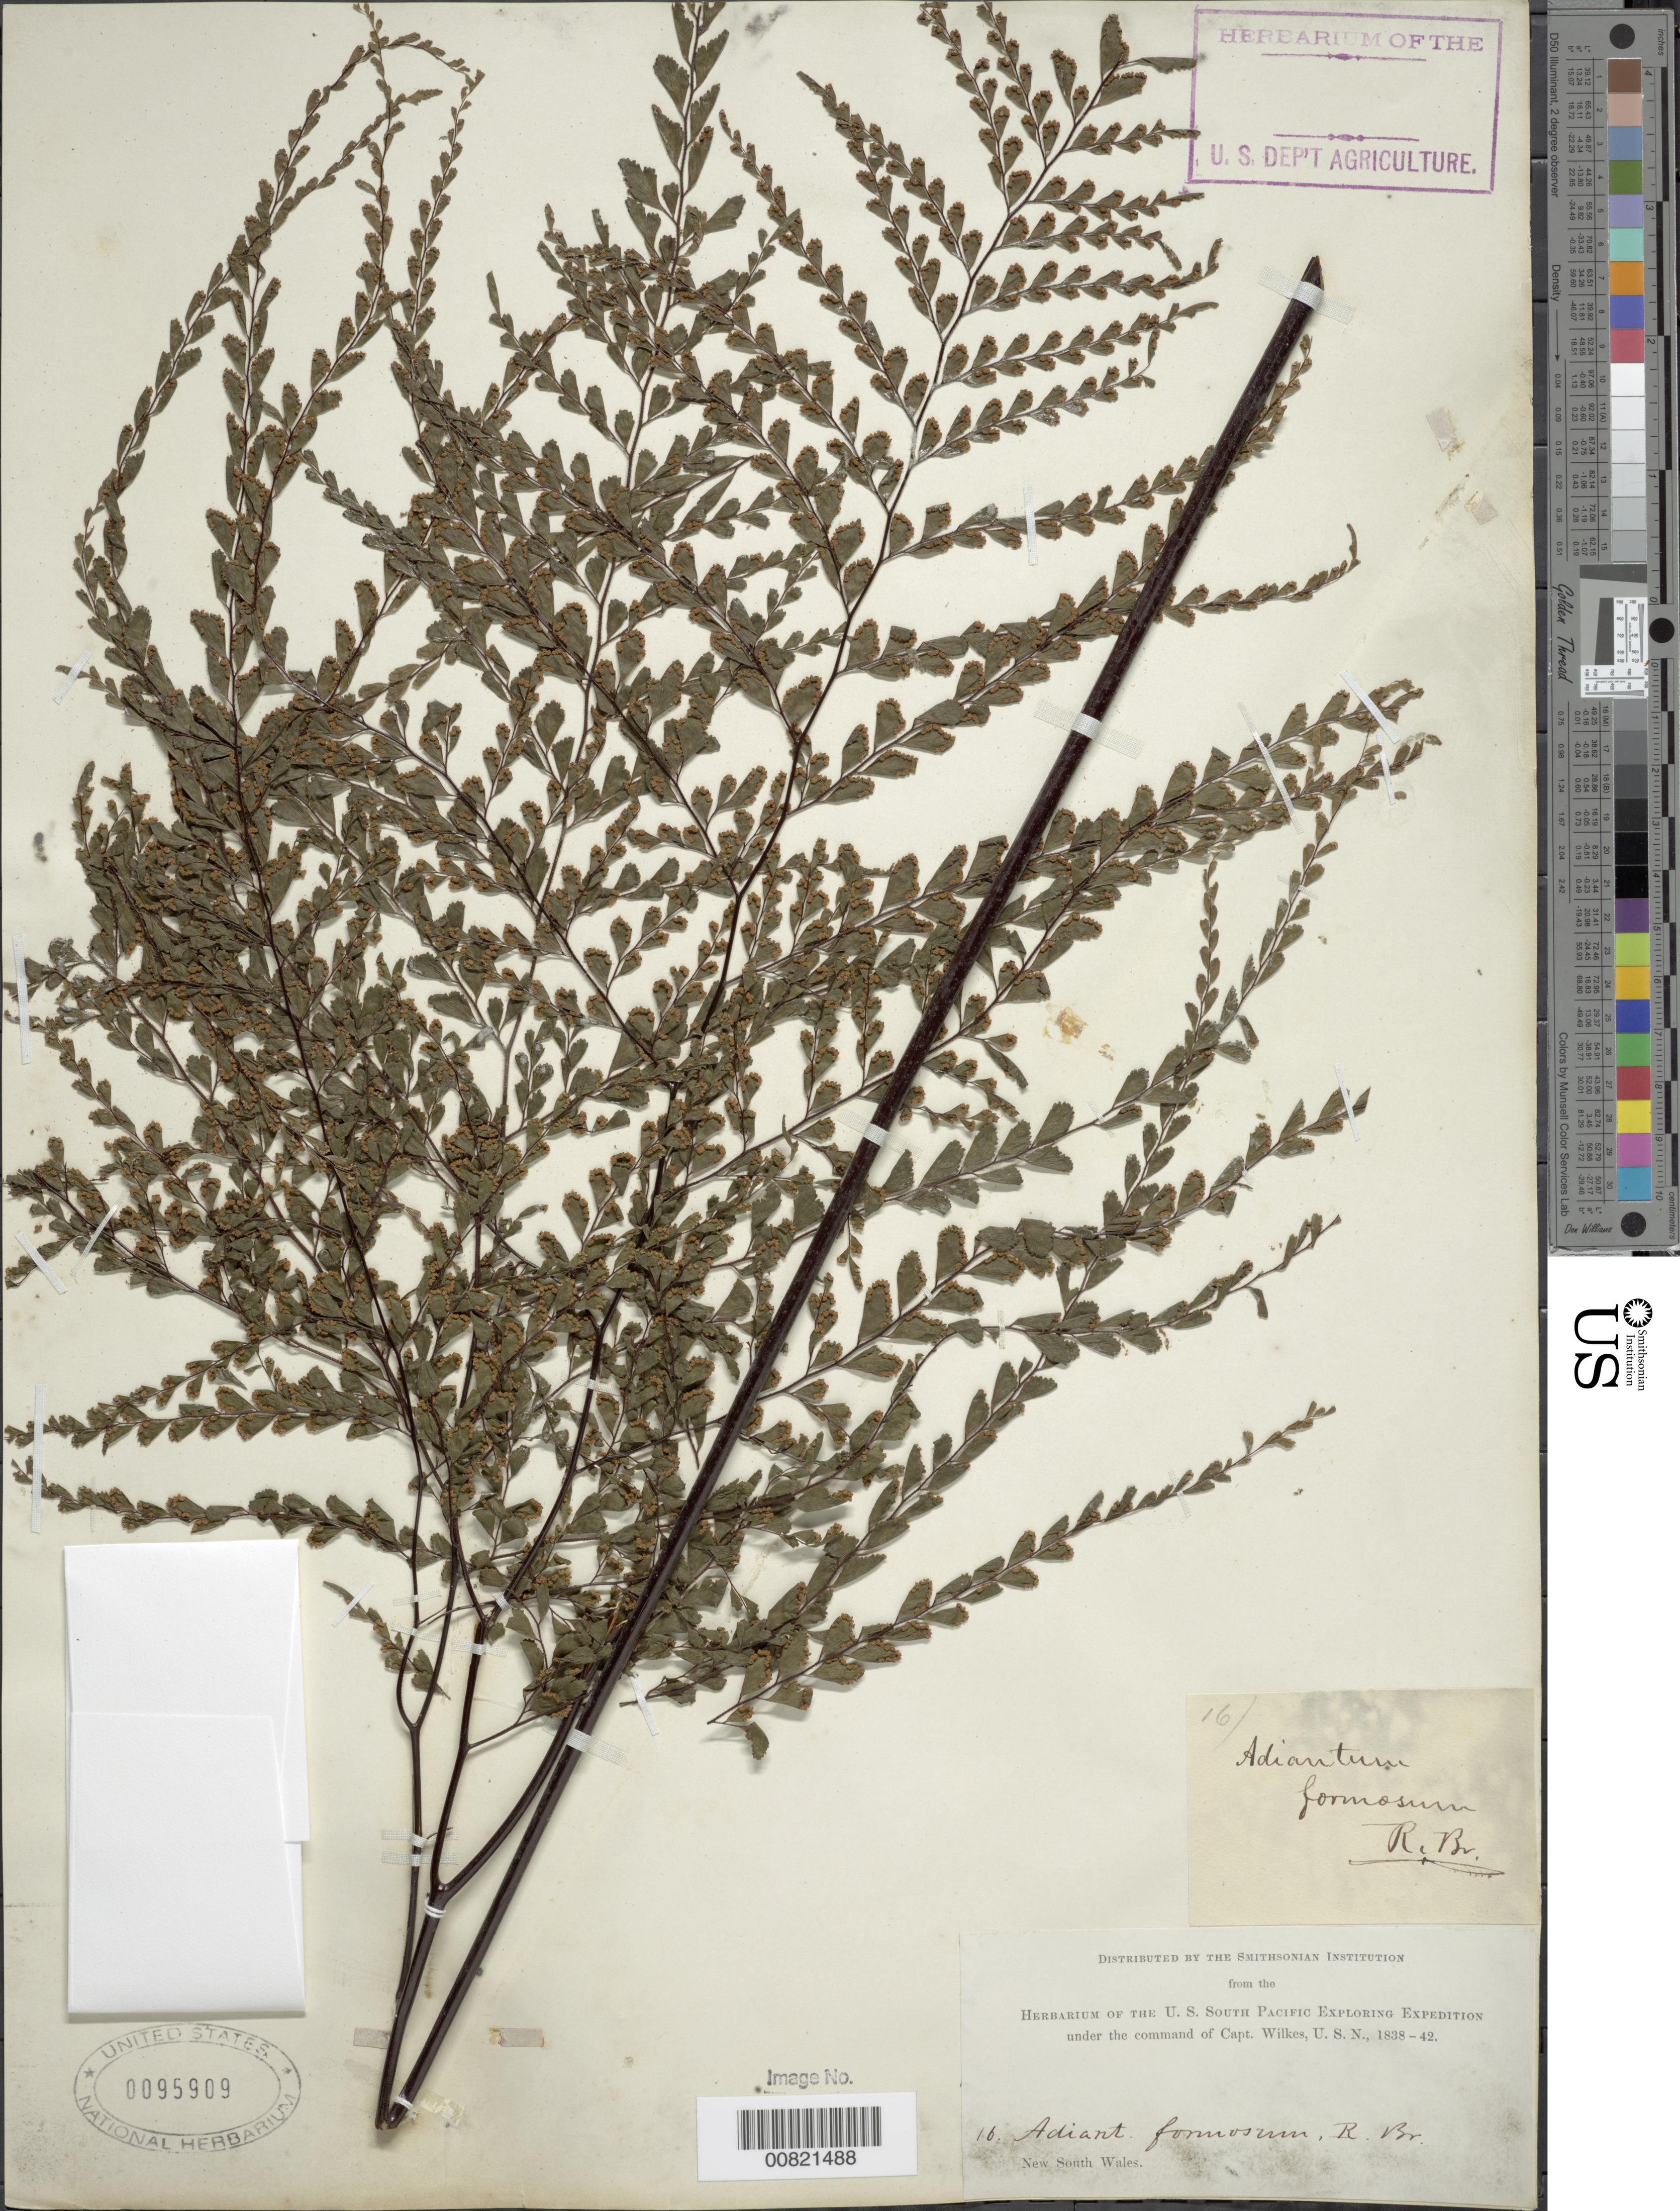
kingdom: Plantae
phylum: Tracheophyta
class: Polypodiopsida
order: Polypodiales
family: Pteridaceae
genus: Adiantum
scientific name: Adiantum formosum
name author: R. Br.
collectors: Wilkes Explor. Exped.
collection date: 1838/1842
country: Australia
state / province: New South Wales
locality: New South Wales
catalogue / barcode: US 95909